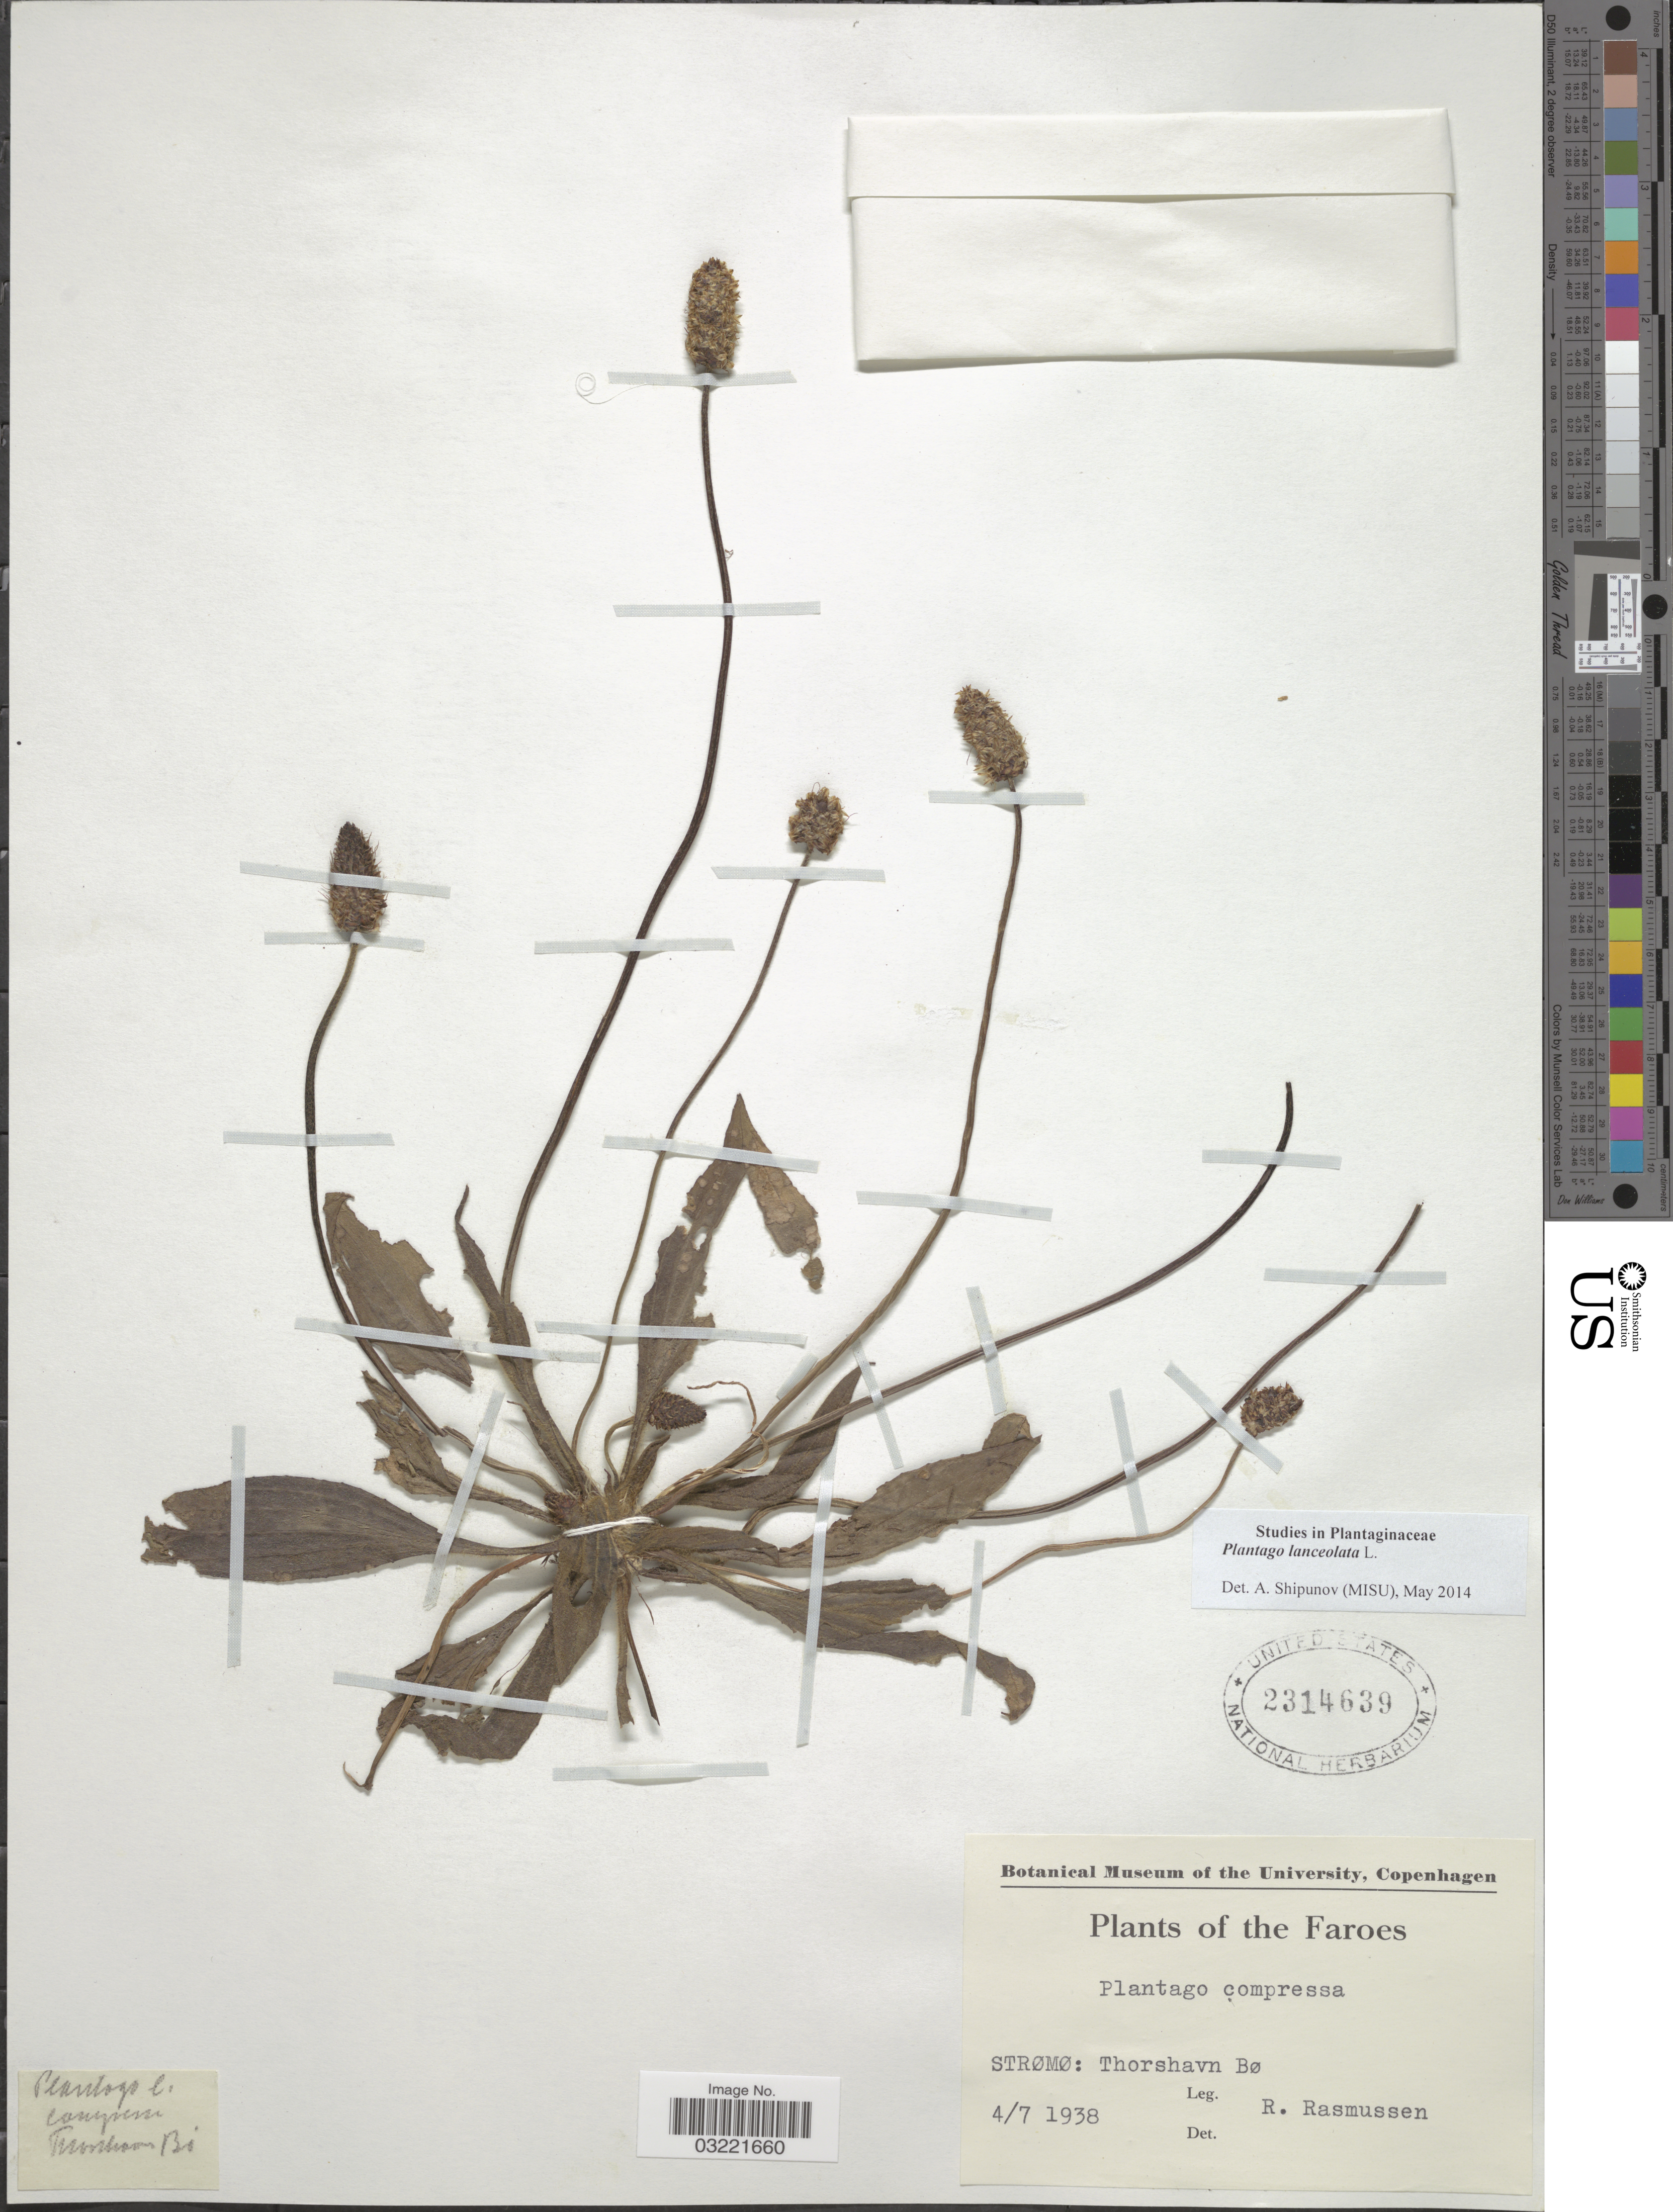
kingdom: Plantae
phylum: Tracheophyta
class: Magnoliopsida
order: Lamiales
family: Plantaginaceae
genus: Plantago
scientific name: Plantago lanceolata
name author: L.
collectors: R. Rasmussen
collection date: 1938-07-04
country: Faroe Islands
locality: Faroes. Strømø: Thorshavn Bø.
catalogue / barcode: US 2314639